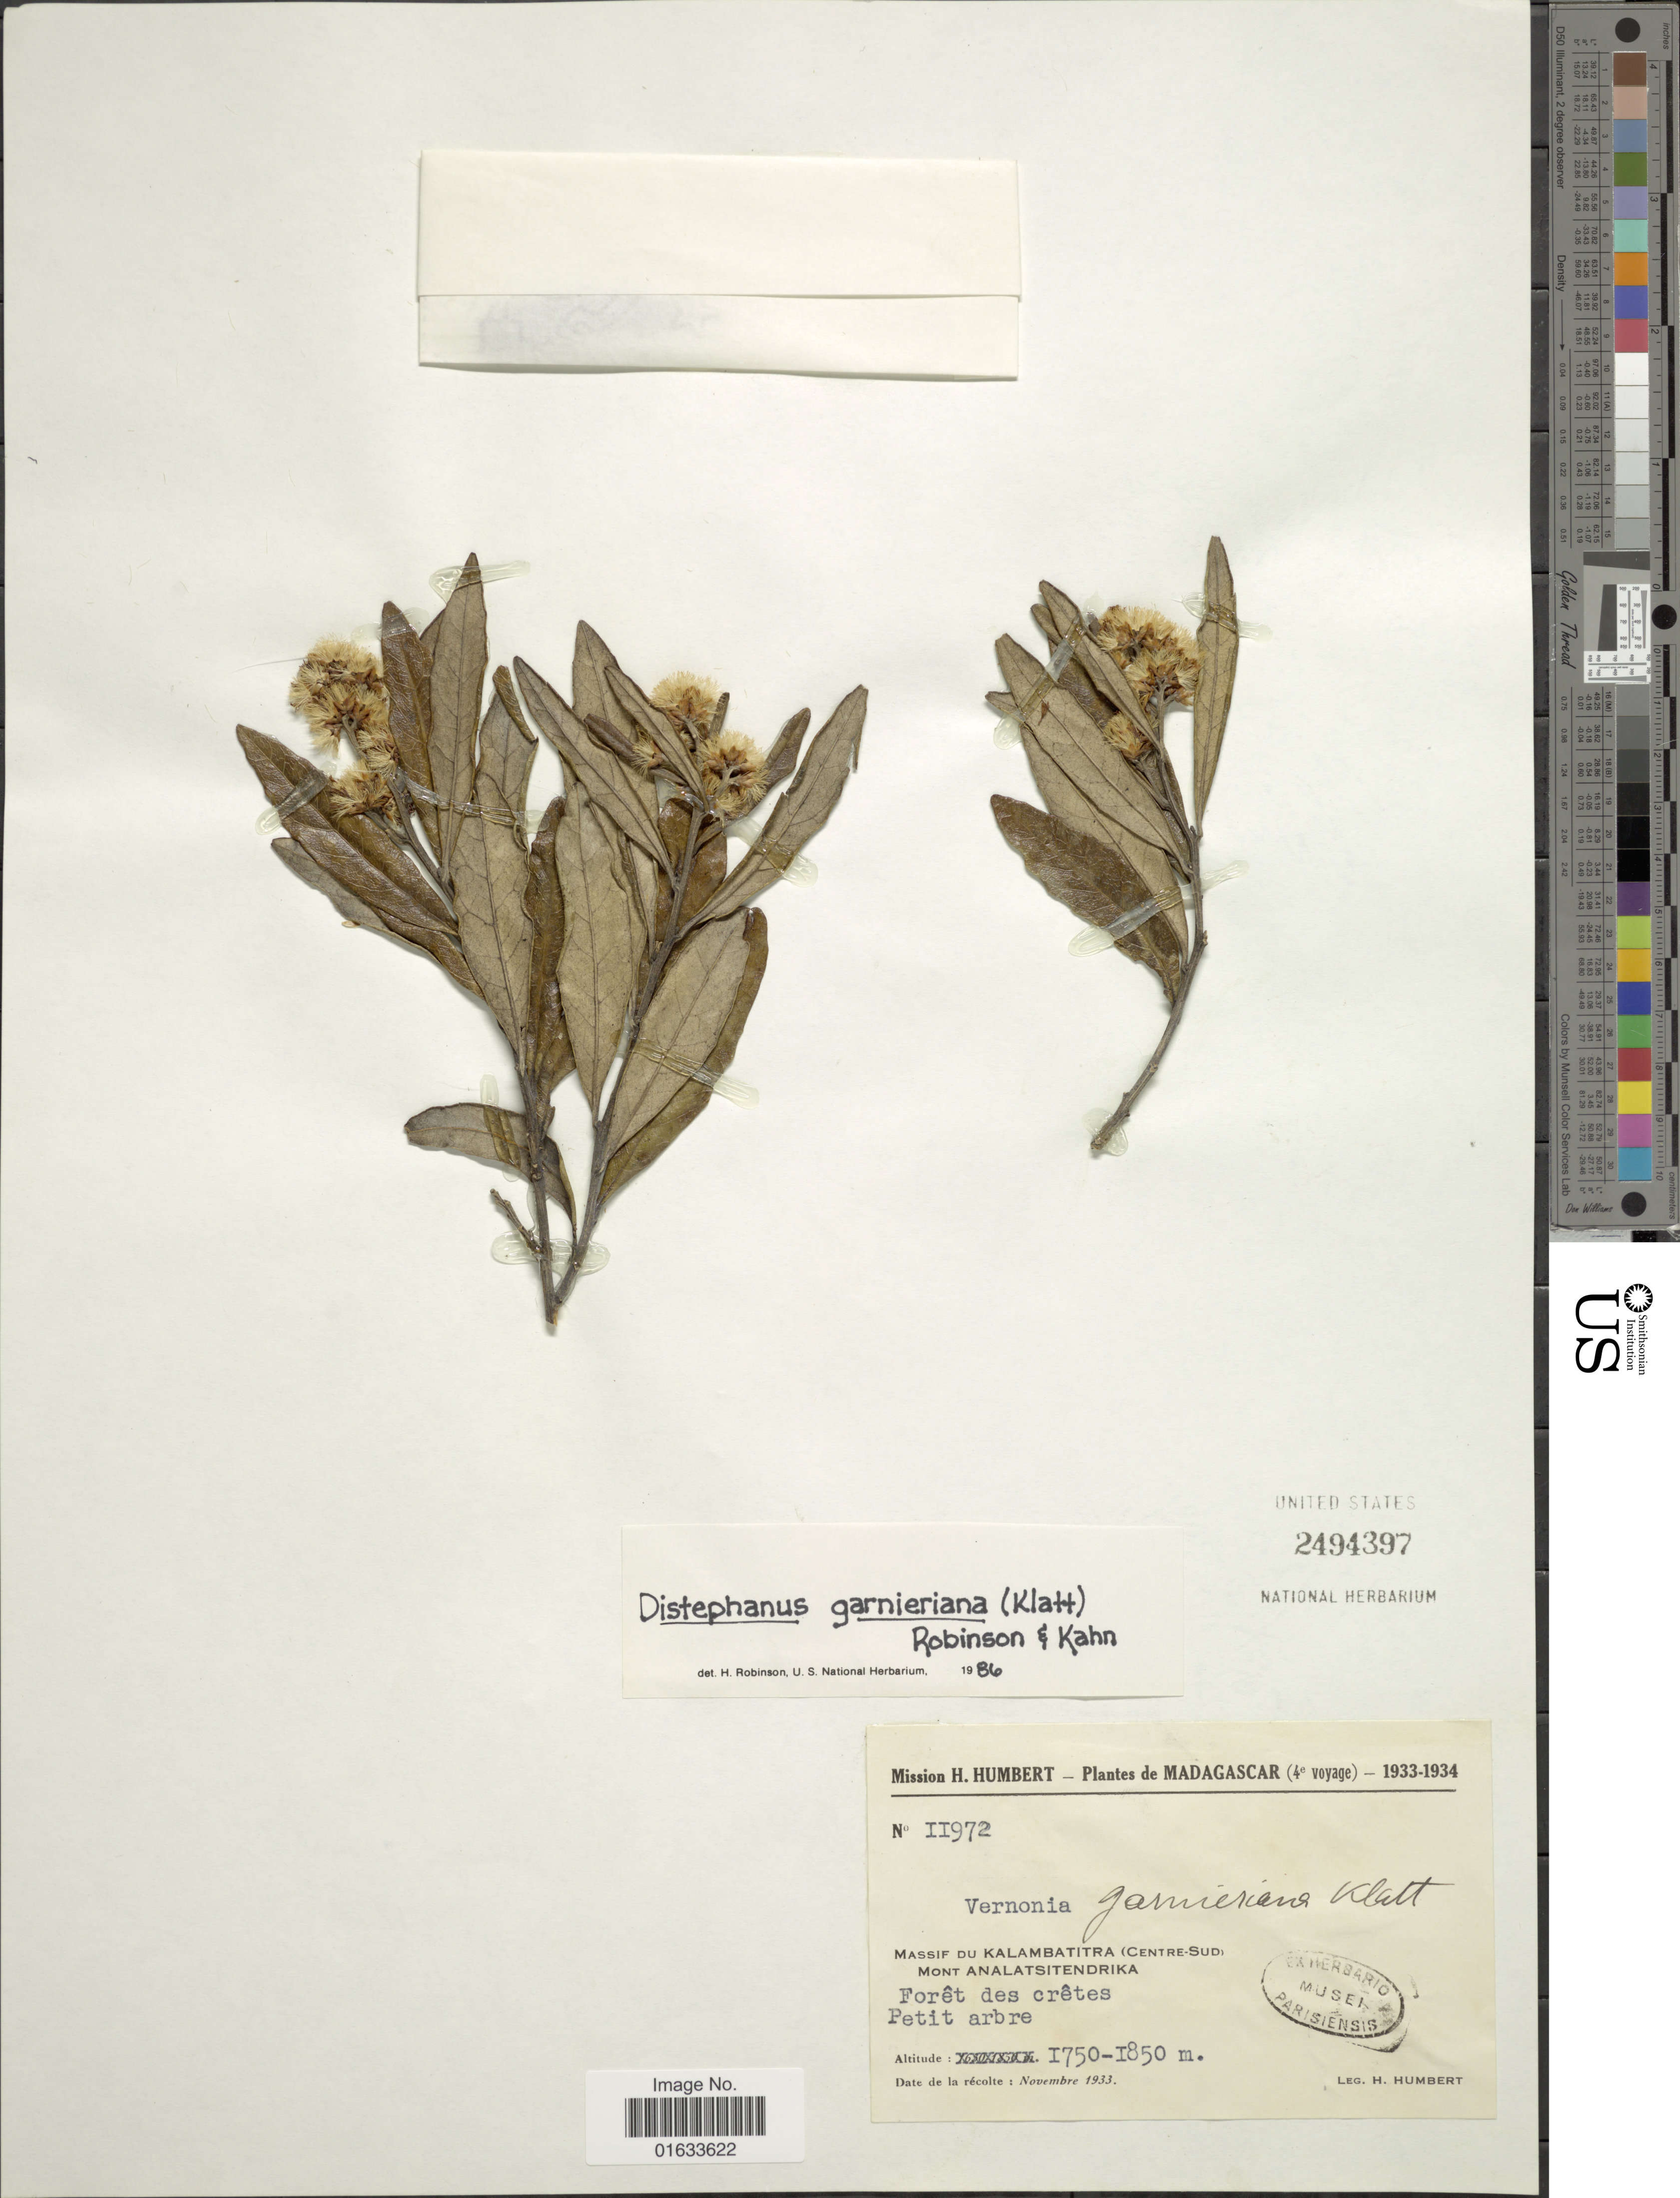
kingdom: Plantae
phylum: Tracheophyta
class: Magnoliopsida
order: Asterales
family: Asteraceae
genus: Distephanus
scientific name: Distephanus garnierianus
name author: (Klatt) H. Rob. & B. Kahn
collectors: H. Humbert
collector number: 11972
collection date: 1933-11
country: Madagascar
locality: Massif du Kalambatitra (Centre-Sud). Mont Analatsitendrika.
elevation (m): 1750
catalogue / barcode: US 2494397